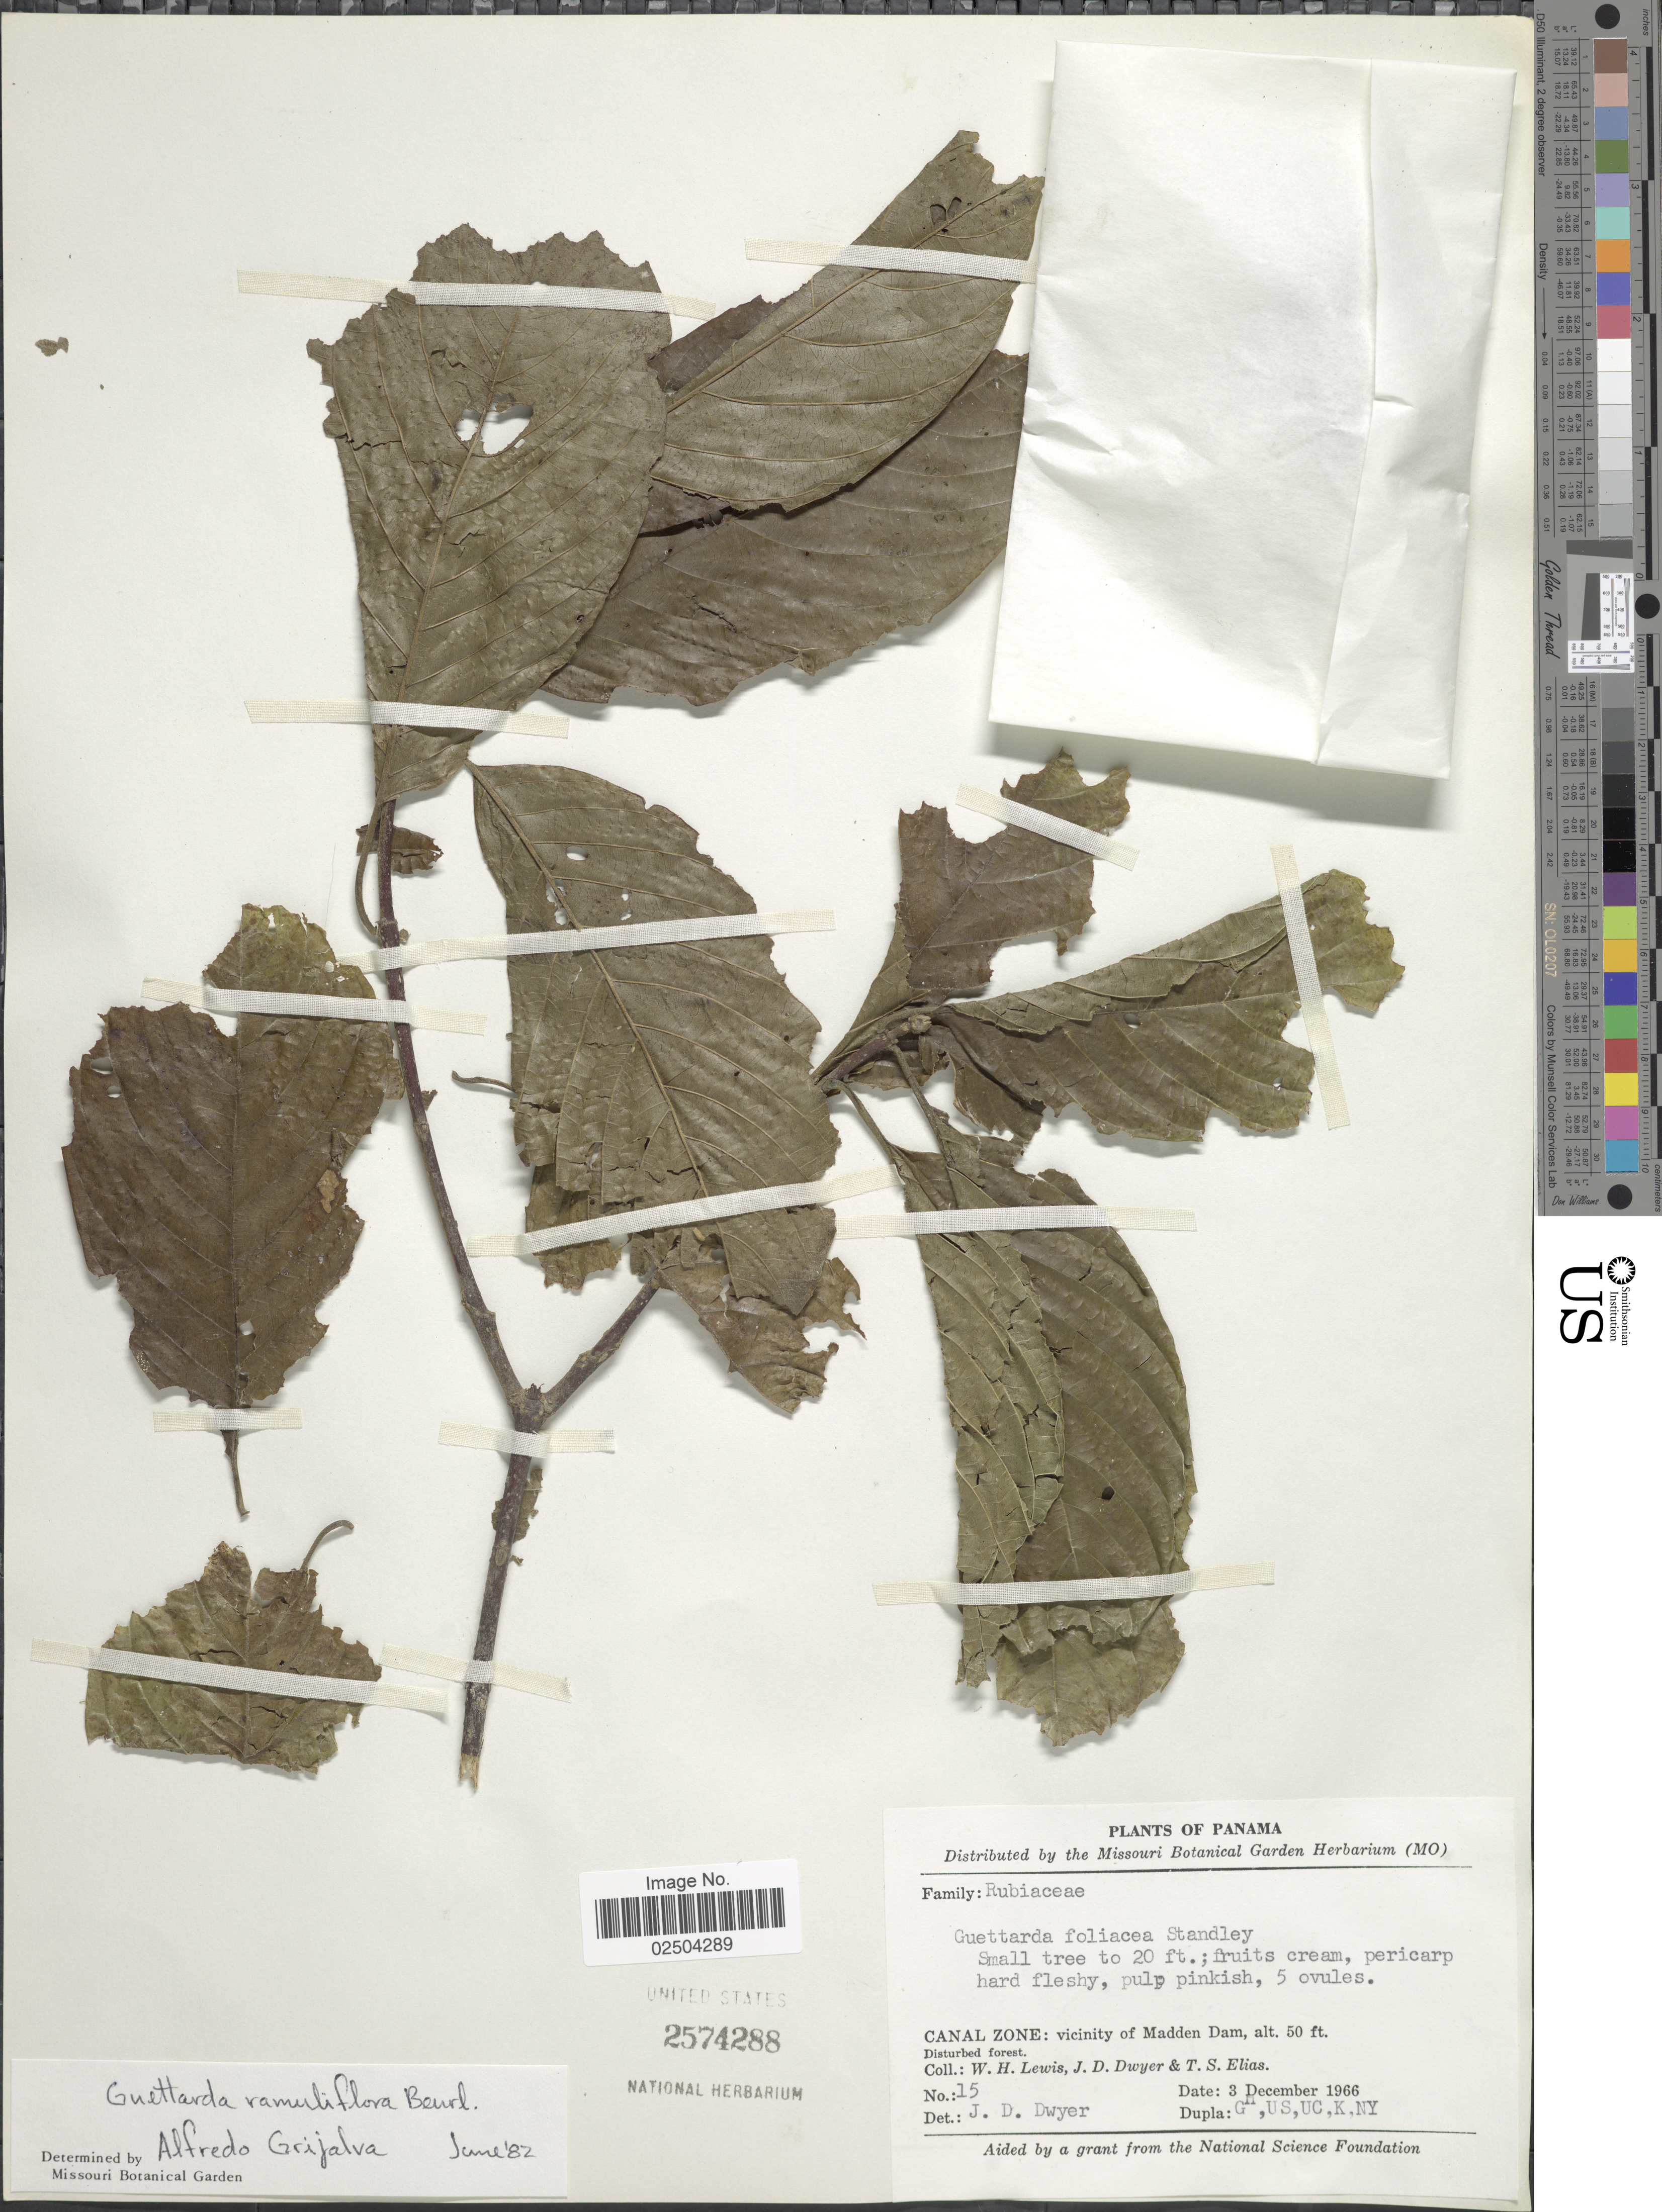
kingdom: Plantae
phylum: Tracheophyta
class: Magnoliopsida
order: Gentianales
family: Rubiaceae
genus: Guettarda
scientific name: Guettarda ramuliflora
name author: Beurl.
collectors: W. H. Lewis, J. D. Dwyer & T. S. Elias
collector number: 15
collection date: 1966-12-03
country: Panama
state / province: Colón / Panamá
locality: Canal Zone: vicinity of Madden Dam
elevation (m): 15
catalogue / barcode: US 2574288